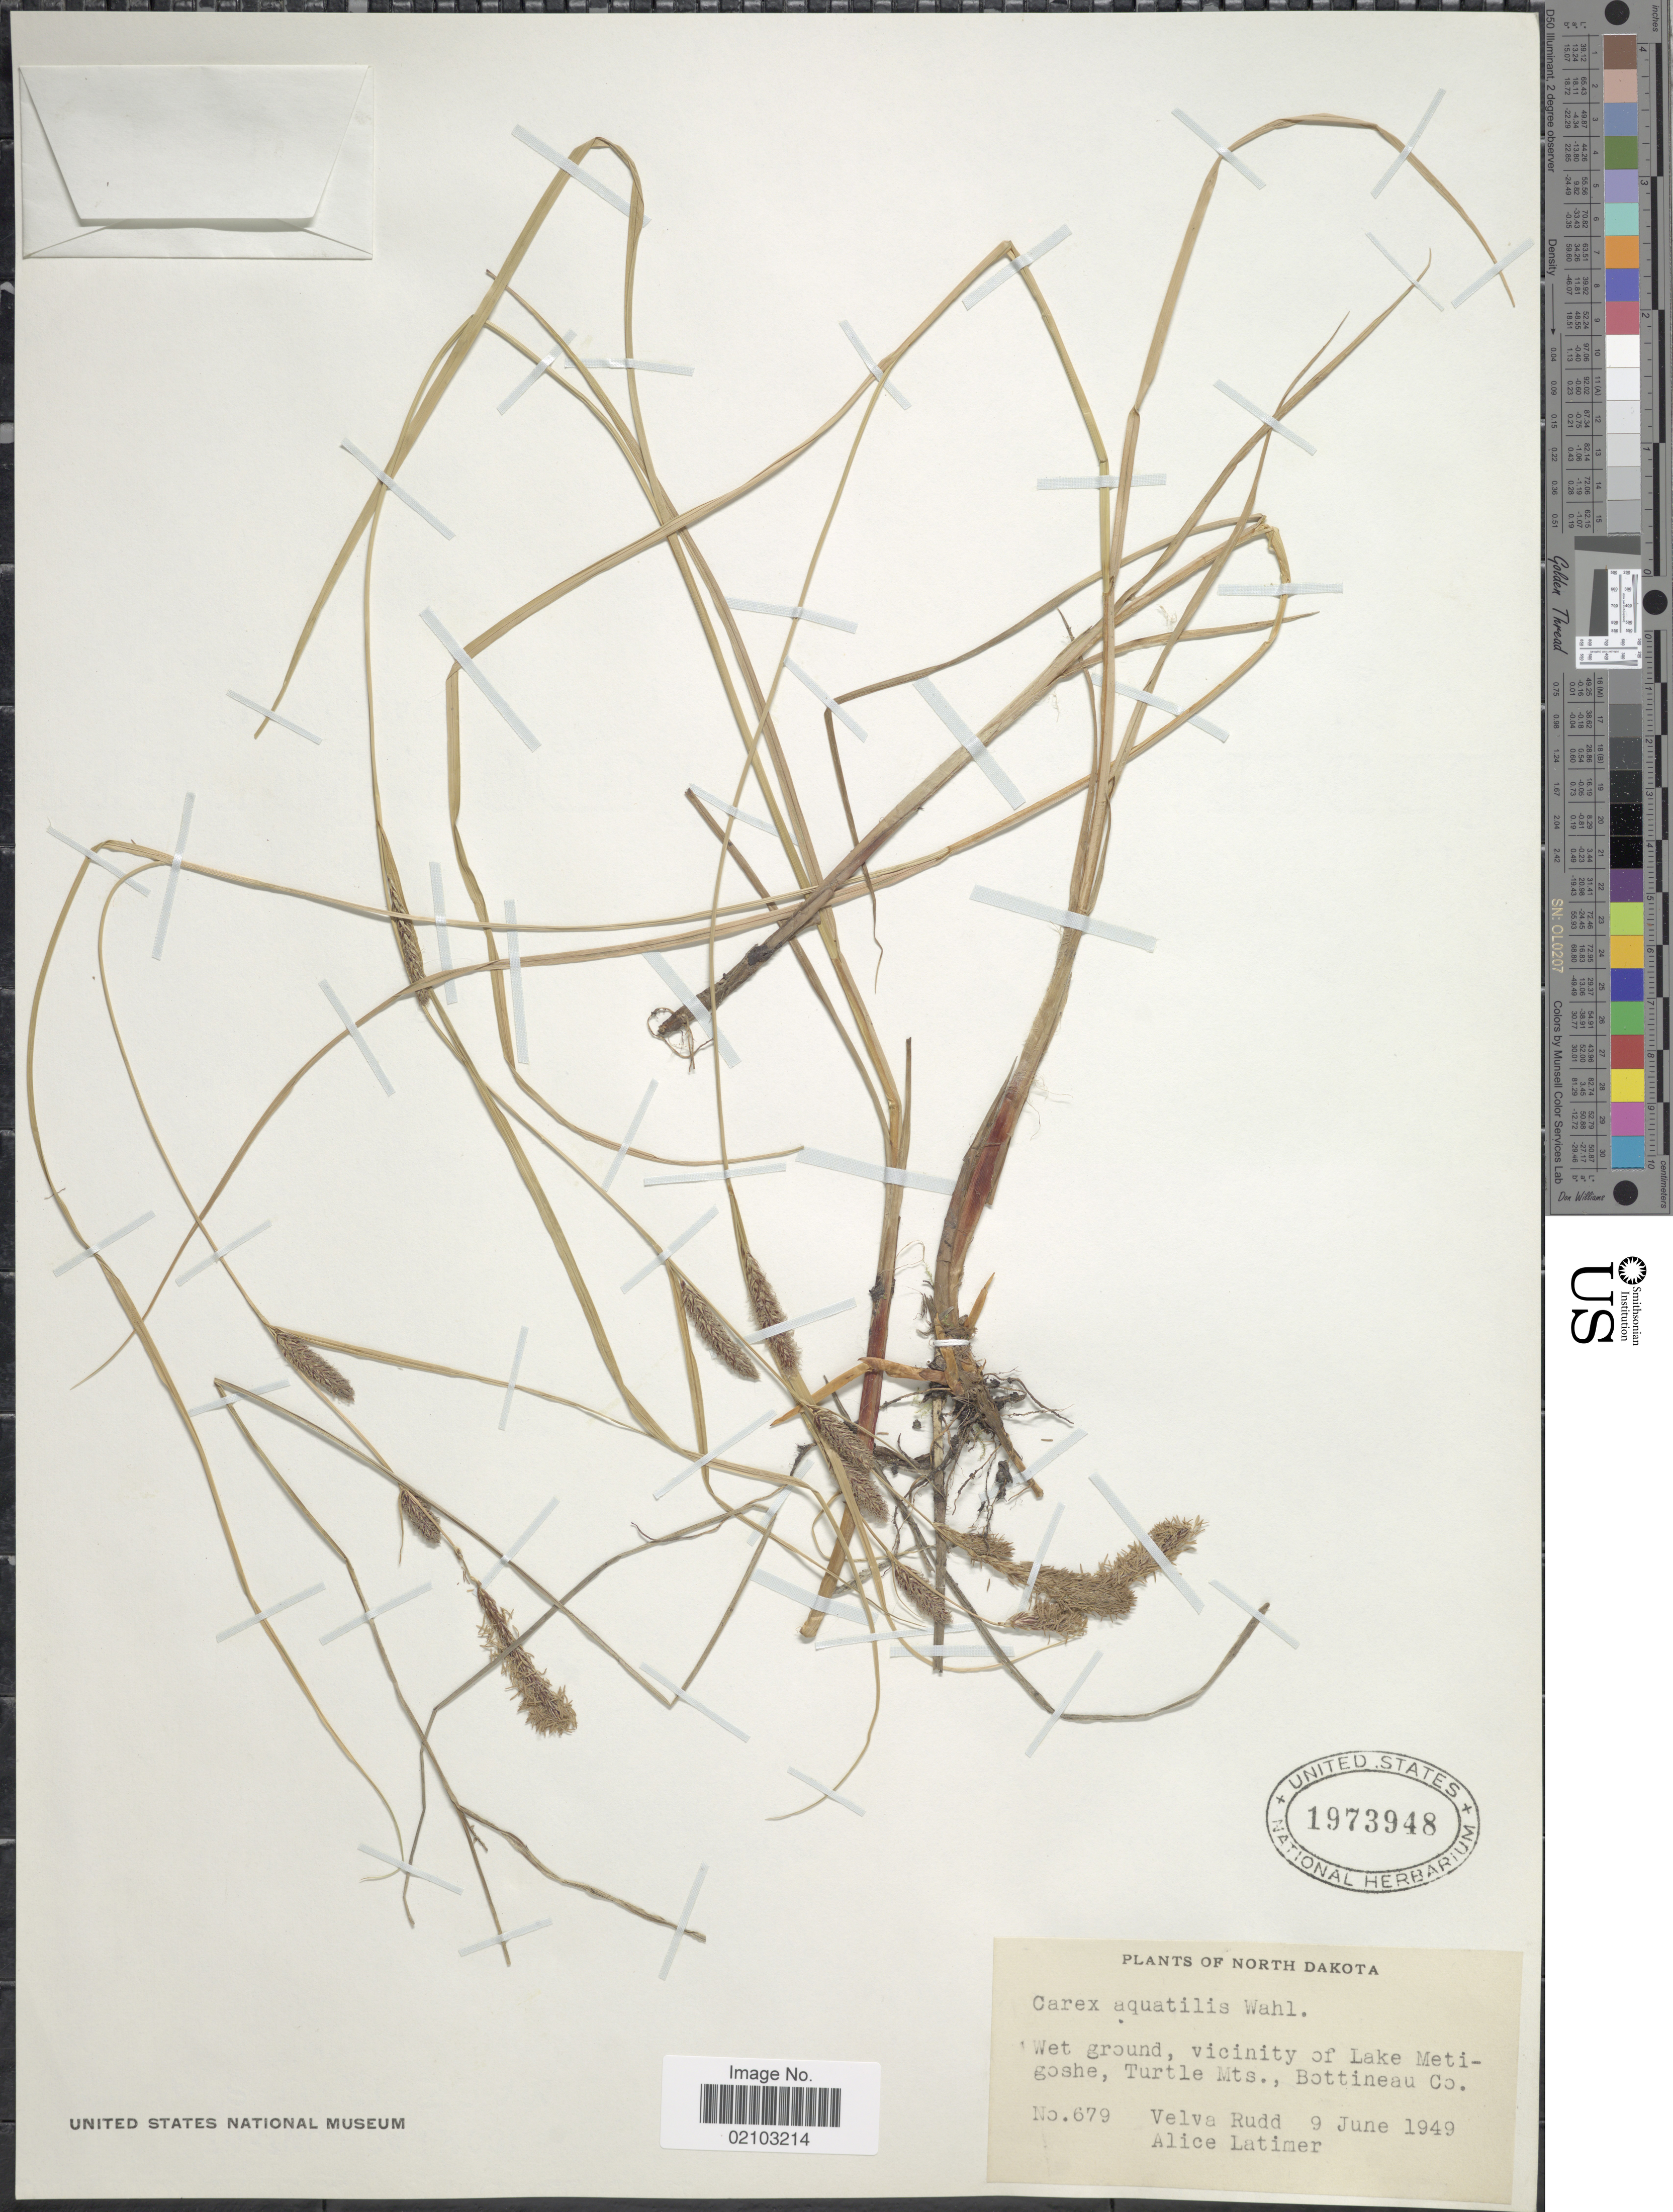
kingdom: Plantae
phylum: Tracheophyta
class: Liliopsida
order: Poales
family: Cyperaceae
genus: Carex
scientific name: Carex aquatilis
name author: Wahlenb.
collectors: V. E. Rudd & A. Latimer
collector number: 679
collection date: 1949-06-09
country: United States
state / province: North Dakota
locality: Wet ground, vicinity of Lake Metigoshe, Turtle Mts., Bottineau Co.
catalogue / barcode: US 1973948